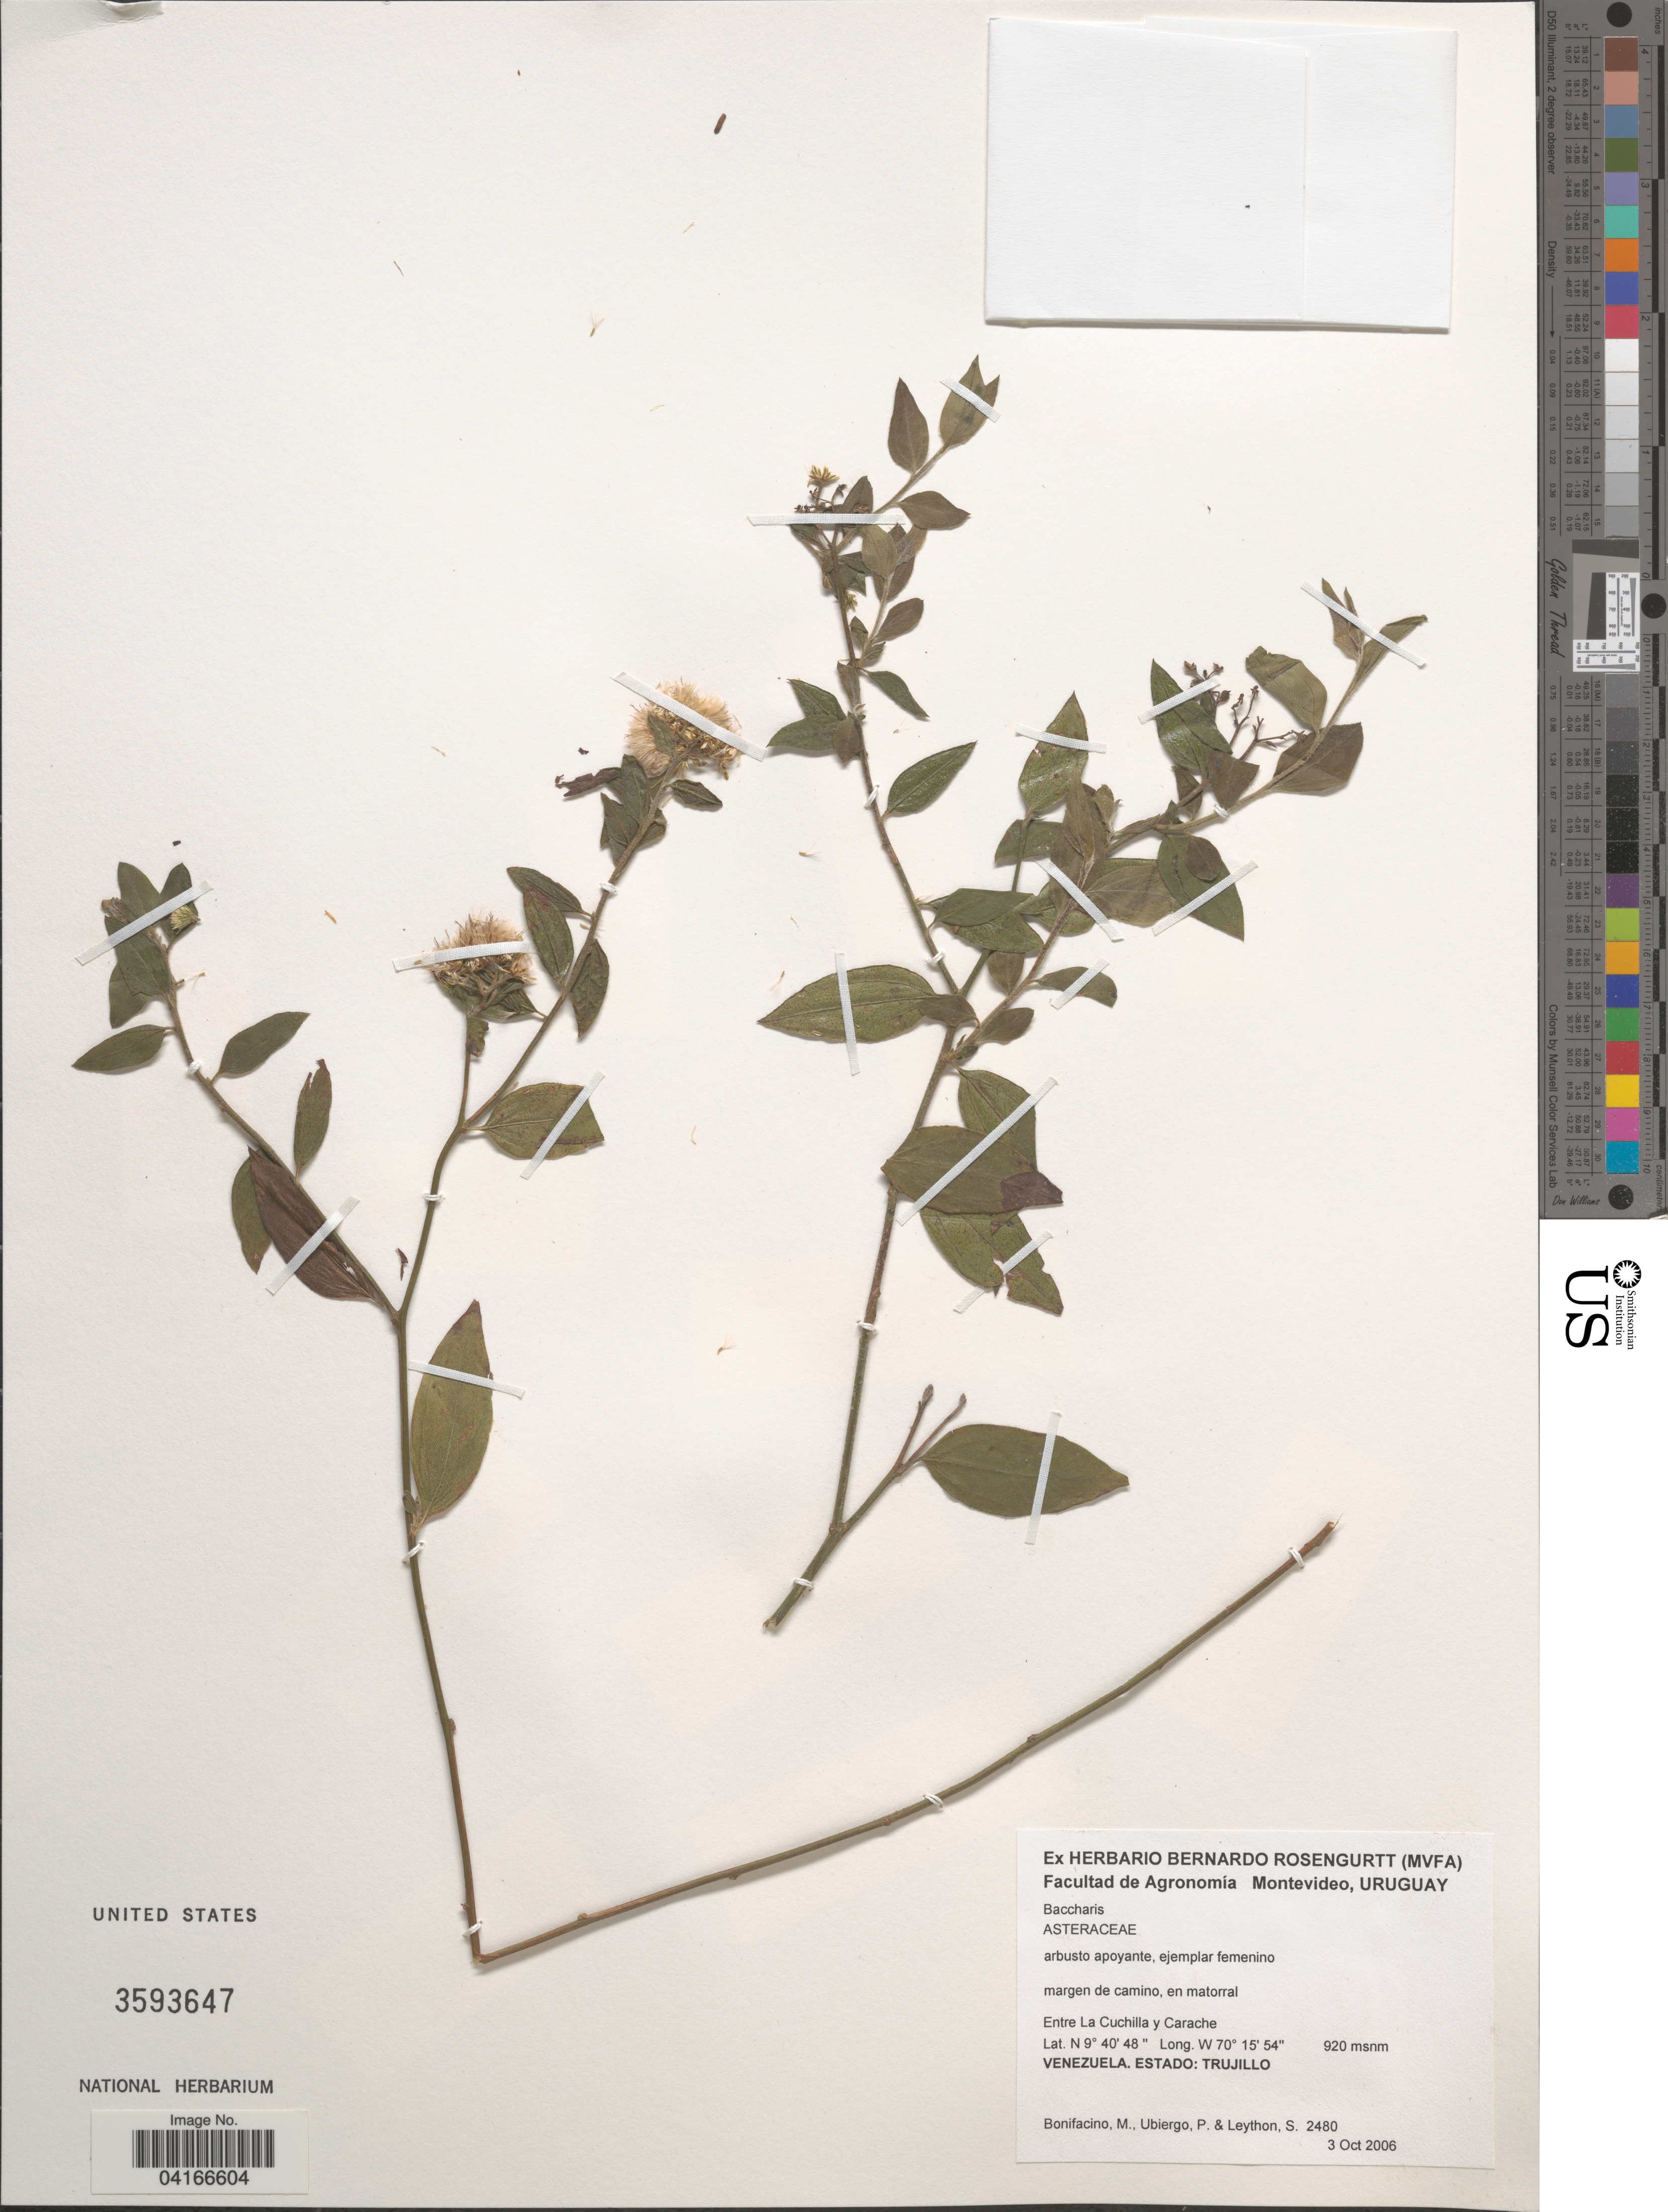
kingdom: Plantae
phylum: Tracheophyta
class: Magnoliopsida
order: Asterales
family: Asteraceae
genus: Baccharis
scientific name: Baccharis sp.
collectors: M. Bonifacino, P. Ubiergo & S. Leython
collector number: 2480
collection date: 2006-10-03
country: Venezuela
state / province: Trujillo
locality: Entre La Cuchilla y Carache.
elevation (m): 920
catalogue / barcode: US 3593647